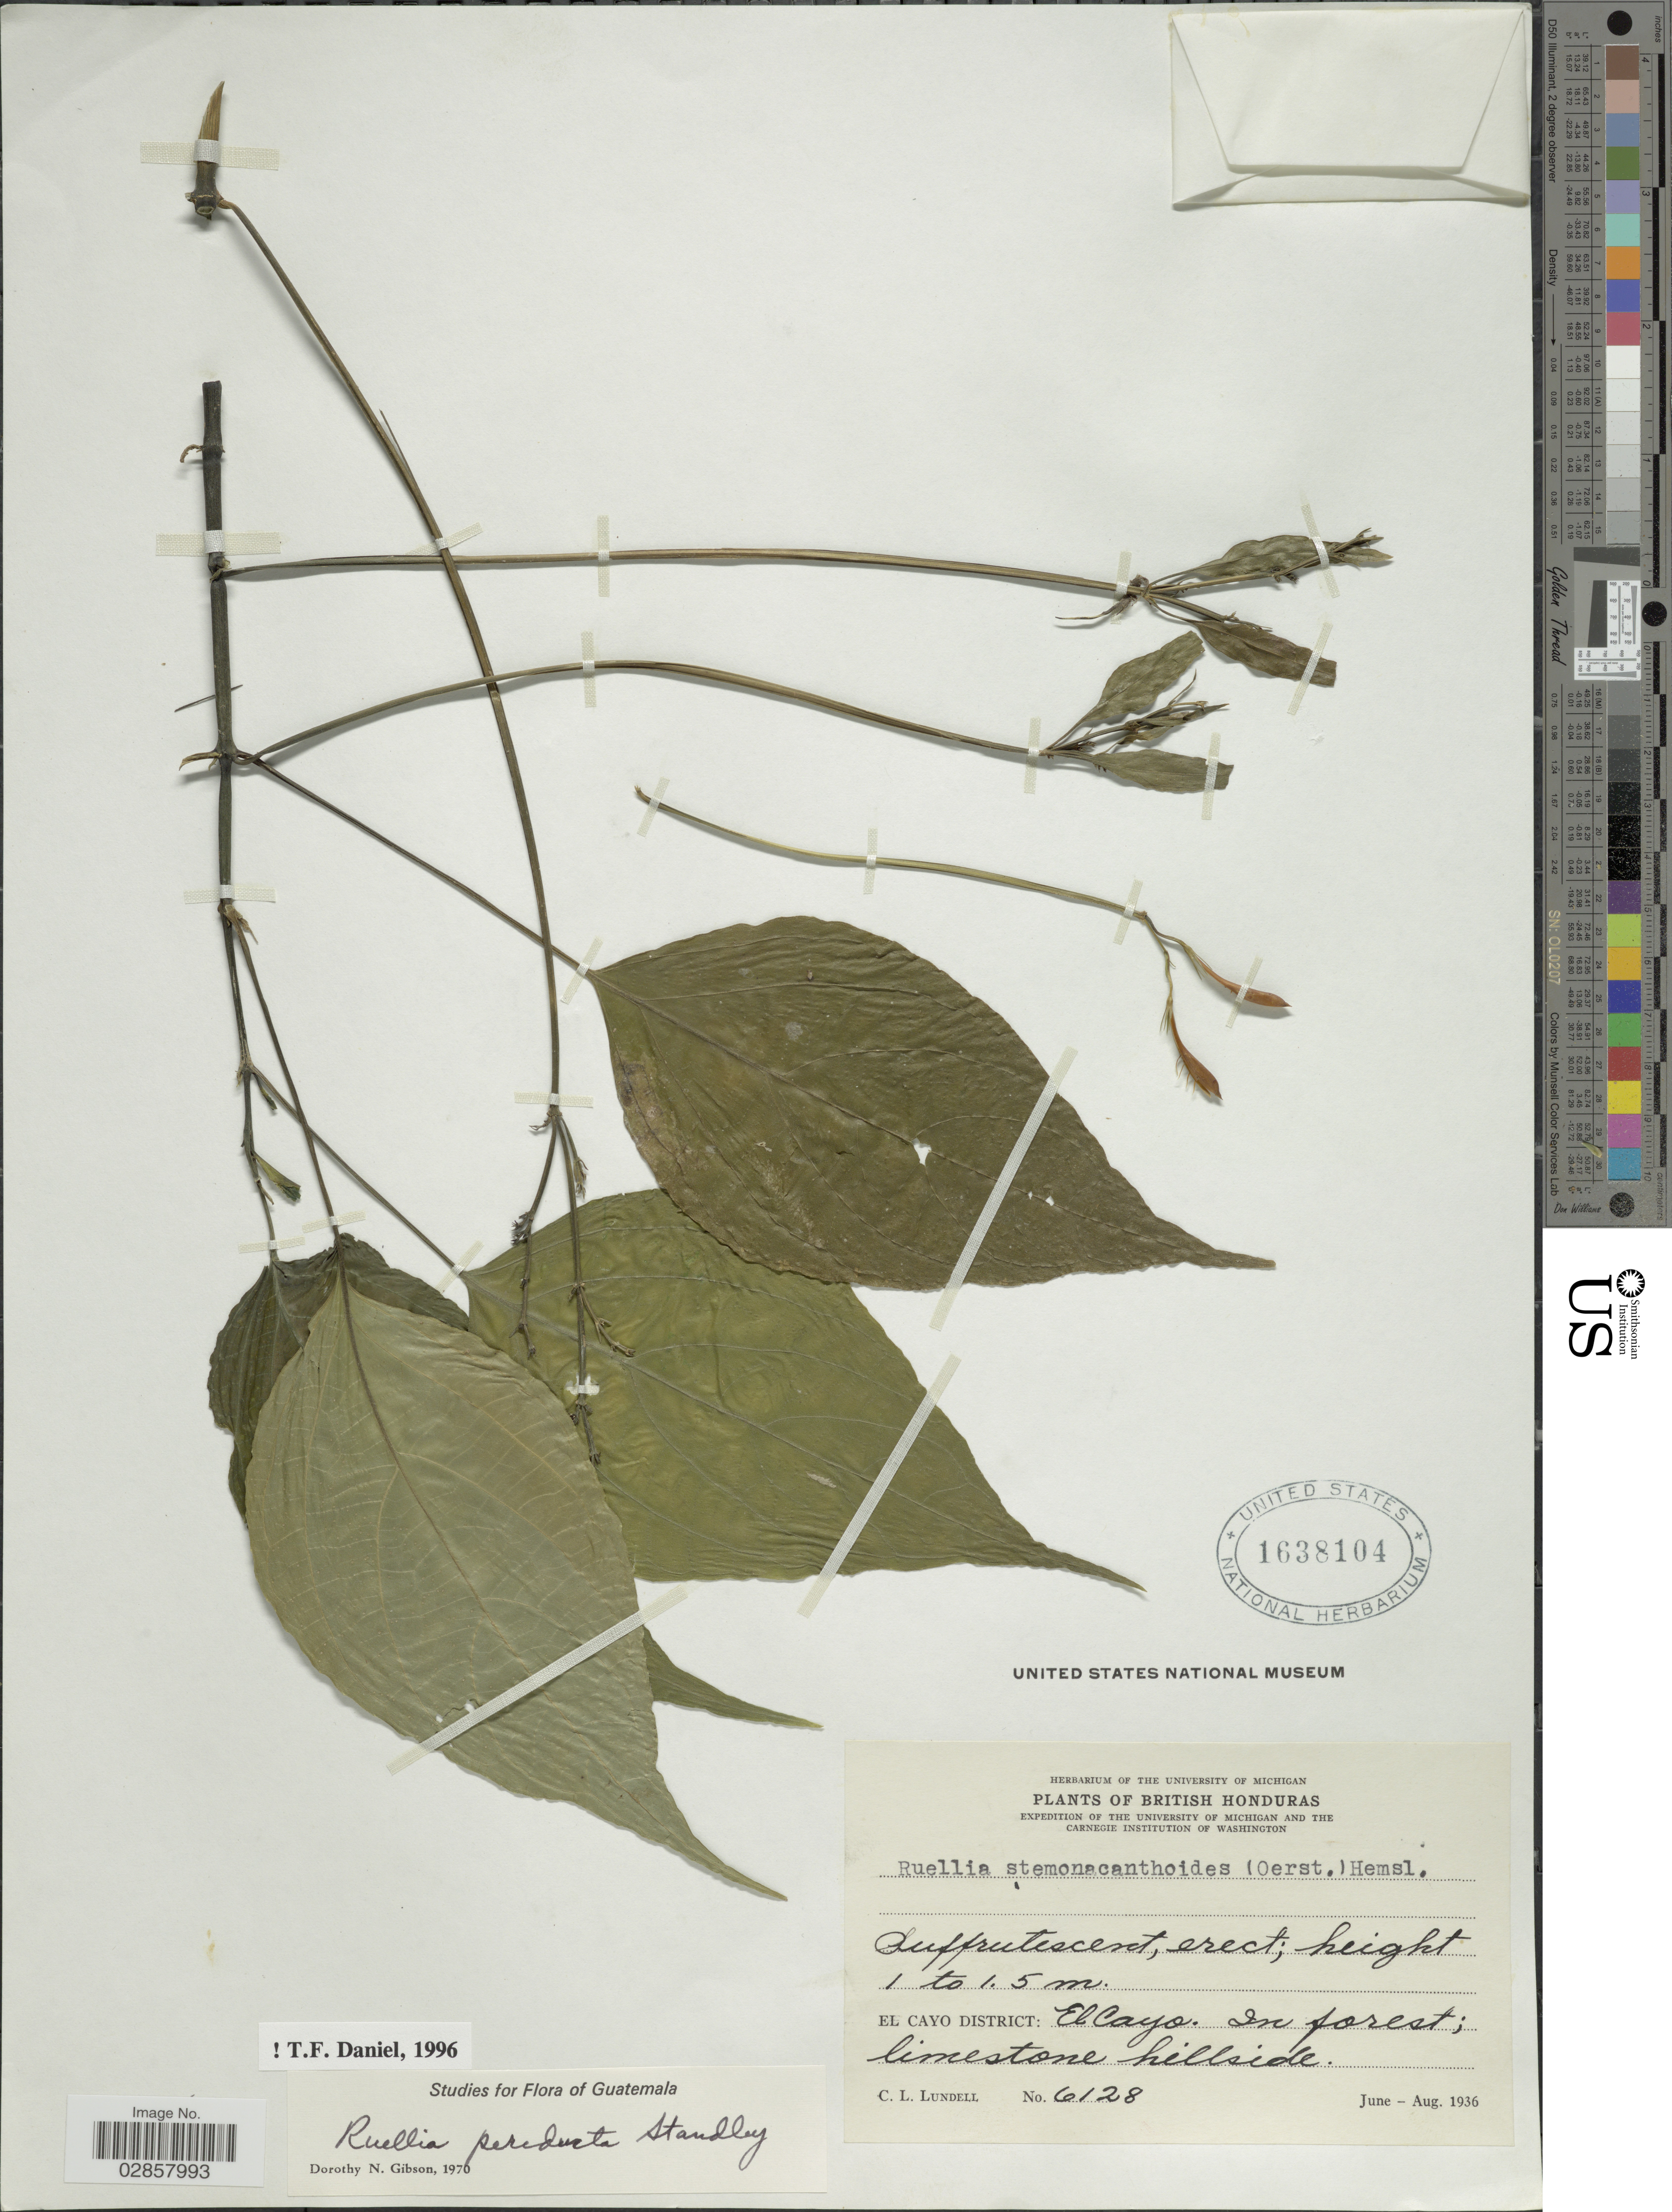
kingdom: Plantae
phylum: Tracheophyta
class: Magnoliopsida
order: Lamiales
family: Acanthaceae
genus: Ruellia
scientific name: Ruellia pereducta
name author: Standl. ex Lundell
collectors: C. L. Lundell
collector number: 6128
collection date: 1936-06/1936-08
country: Belize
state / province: Cayo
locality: British Honduras. El Cayo District: El Cayo.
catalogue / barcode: US 1638104